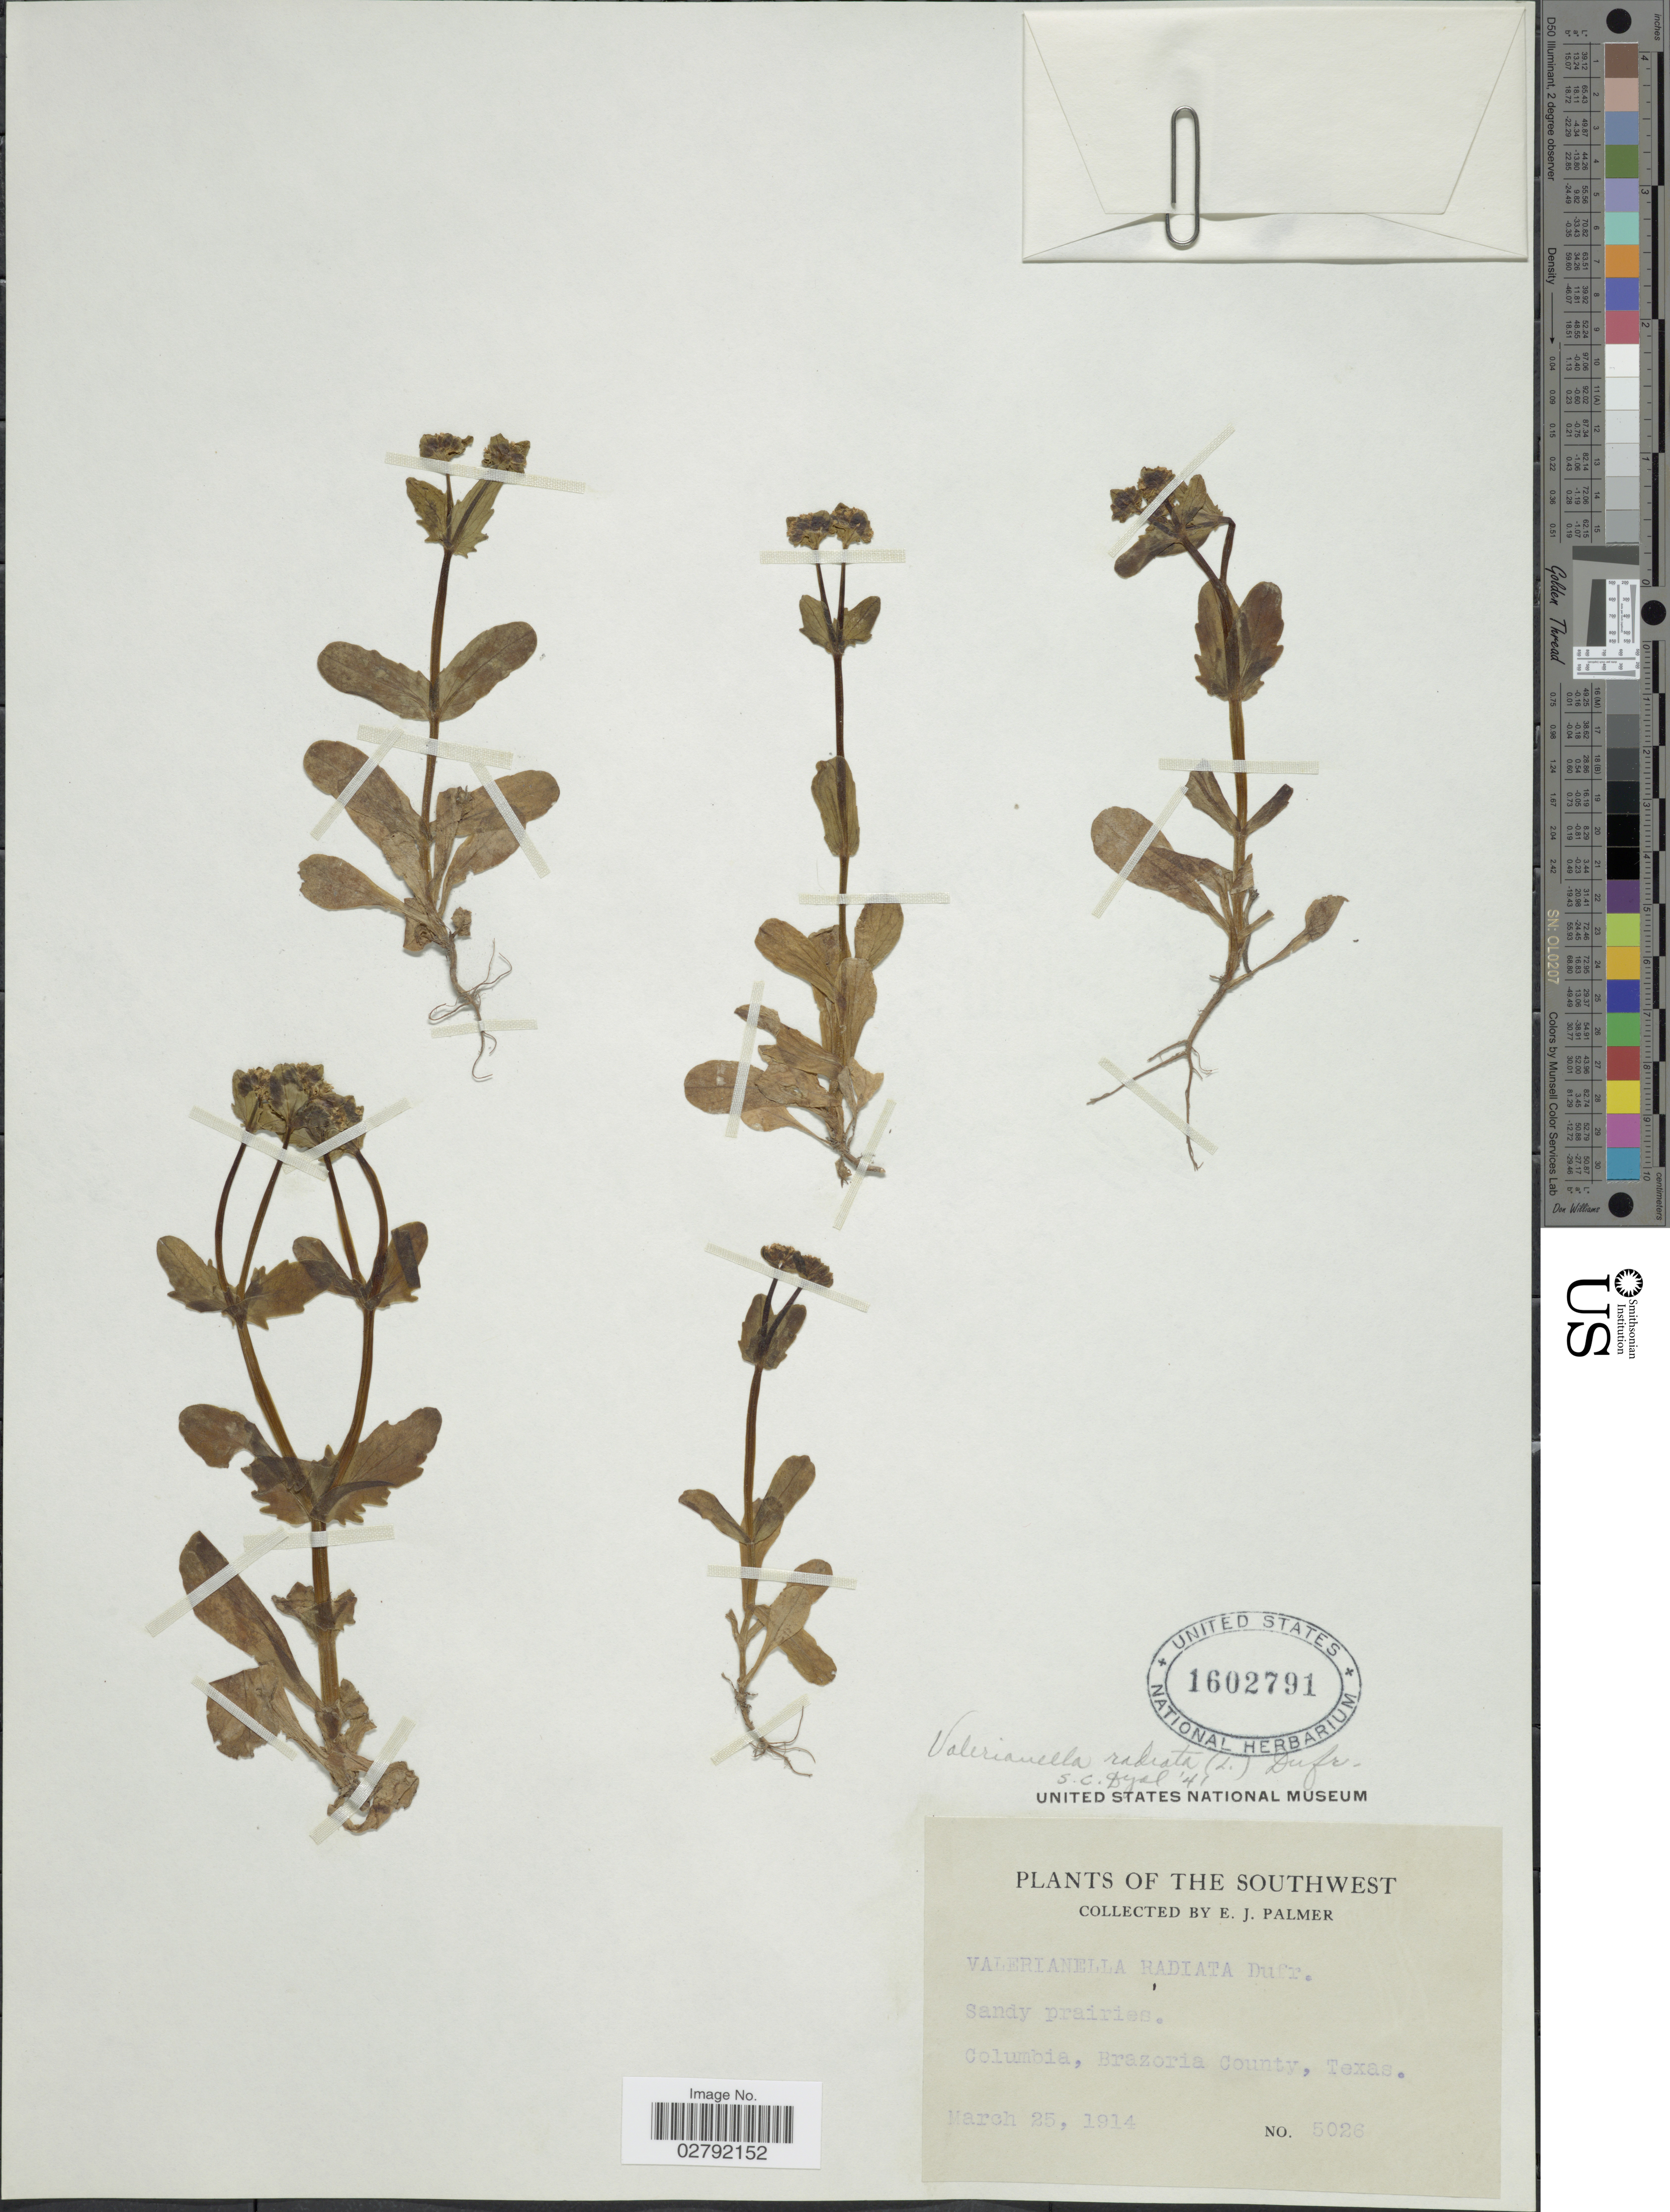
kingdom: Plantae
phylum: Tracheophyta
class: Magnoliopsida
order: Dipsacales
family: Caprifoliaceae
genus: Valerianella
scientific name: Valerianella radiata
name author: (L.) Dufr.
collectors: E. J. Palmer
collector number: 5026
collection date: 1914-03-25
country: United States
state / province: Texas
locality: The Southwest. Columbia, Brazoria County.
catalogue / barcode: US 1602791